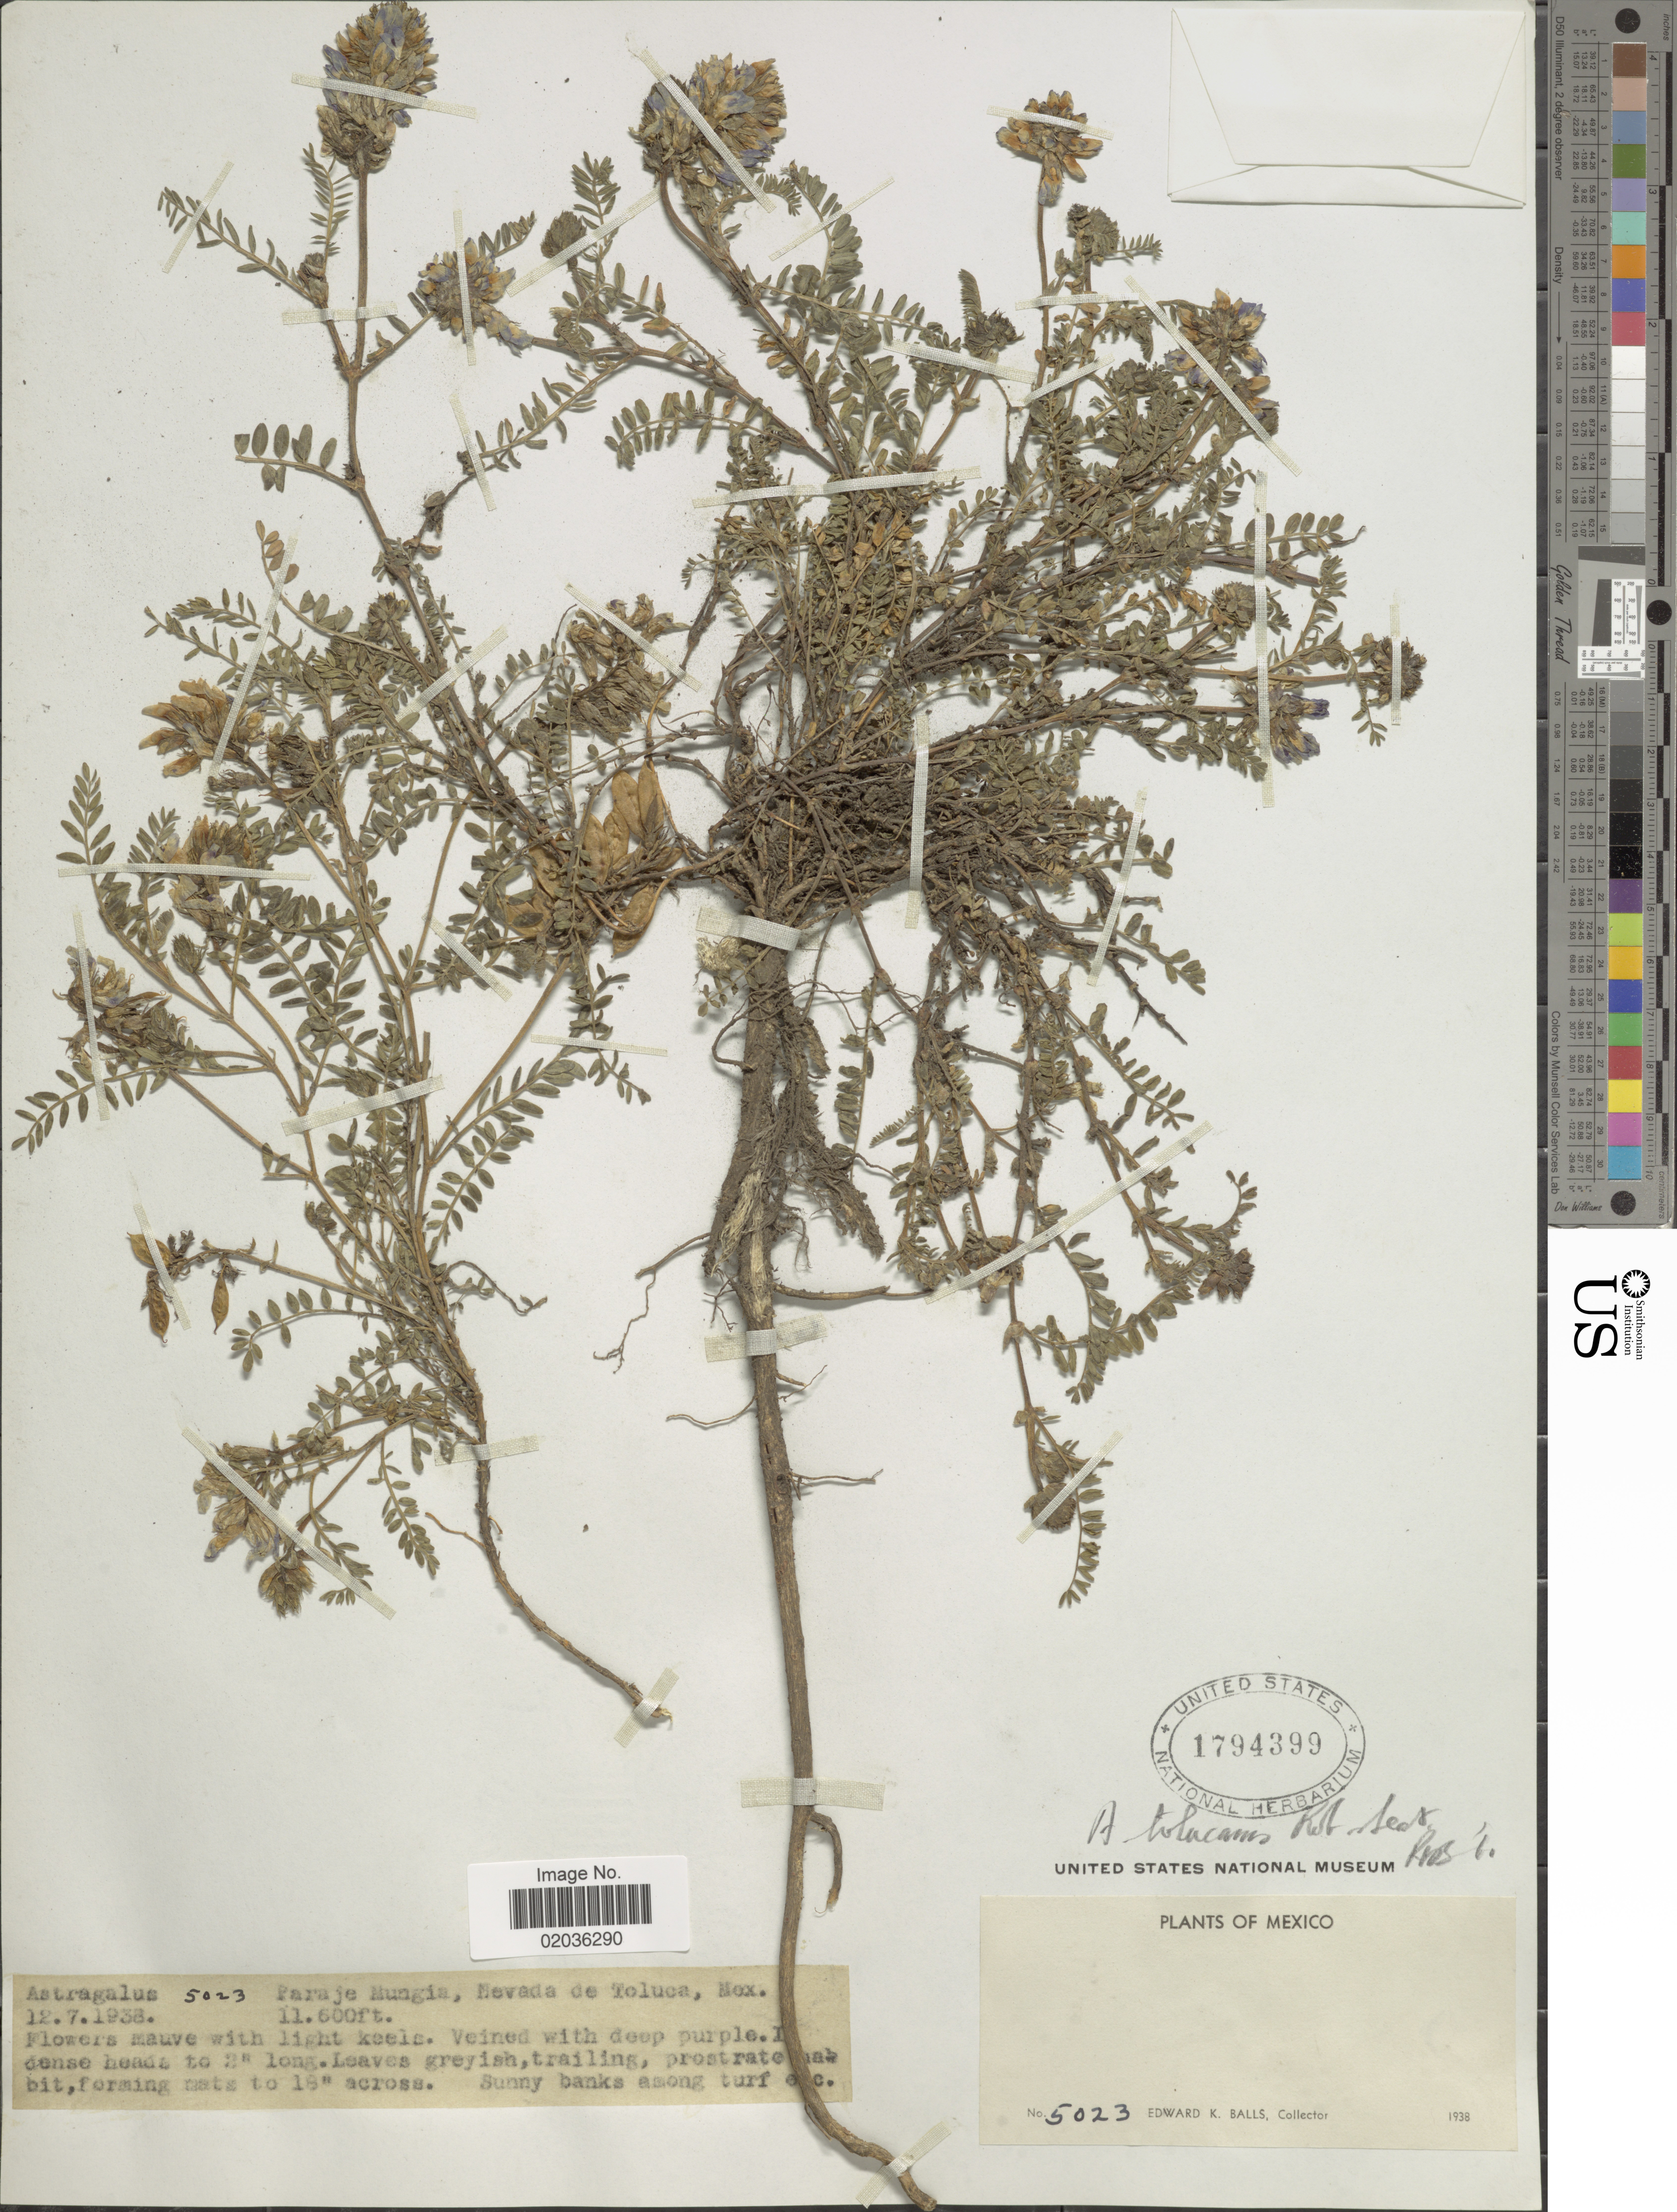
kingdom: Plantae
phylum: Tracheophyta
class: Magnoliopsida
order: Fabales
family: Fabaceae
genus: Astragalus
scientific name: Astragalus tolucanus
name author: B.L. Rob. & Seaton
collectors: E. K. Balls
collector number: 5023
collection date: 1938-07-12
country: Mexico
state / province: México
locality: Paraje Mungia, Nevada de Toluca, Mex.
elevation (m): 3536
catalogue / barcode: US 1794399